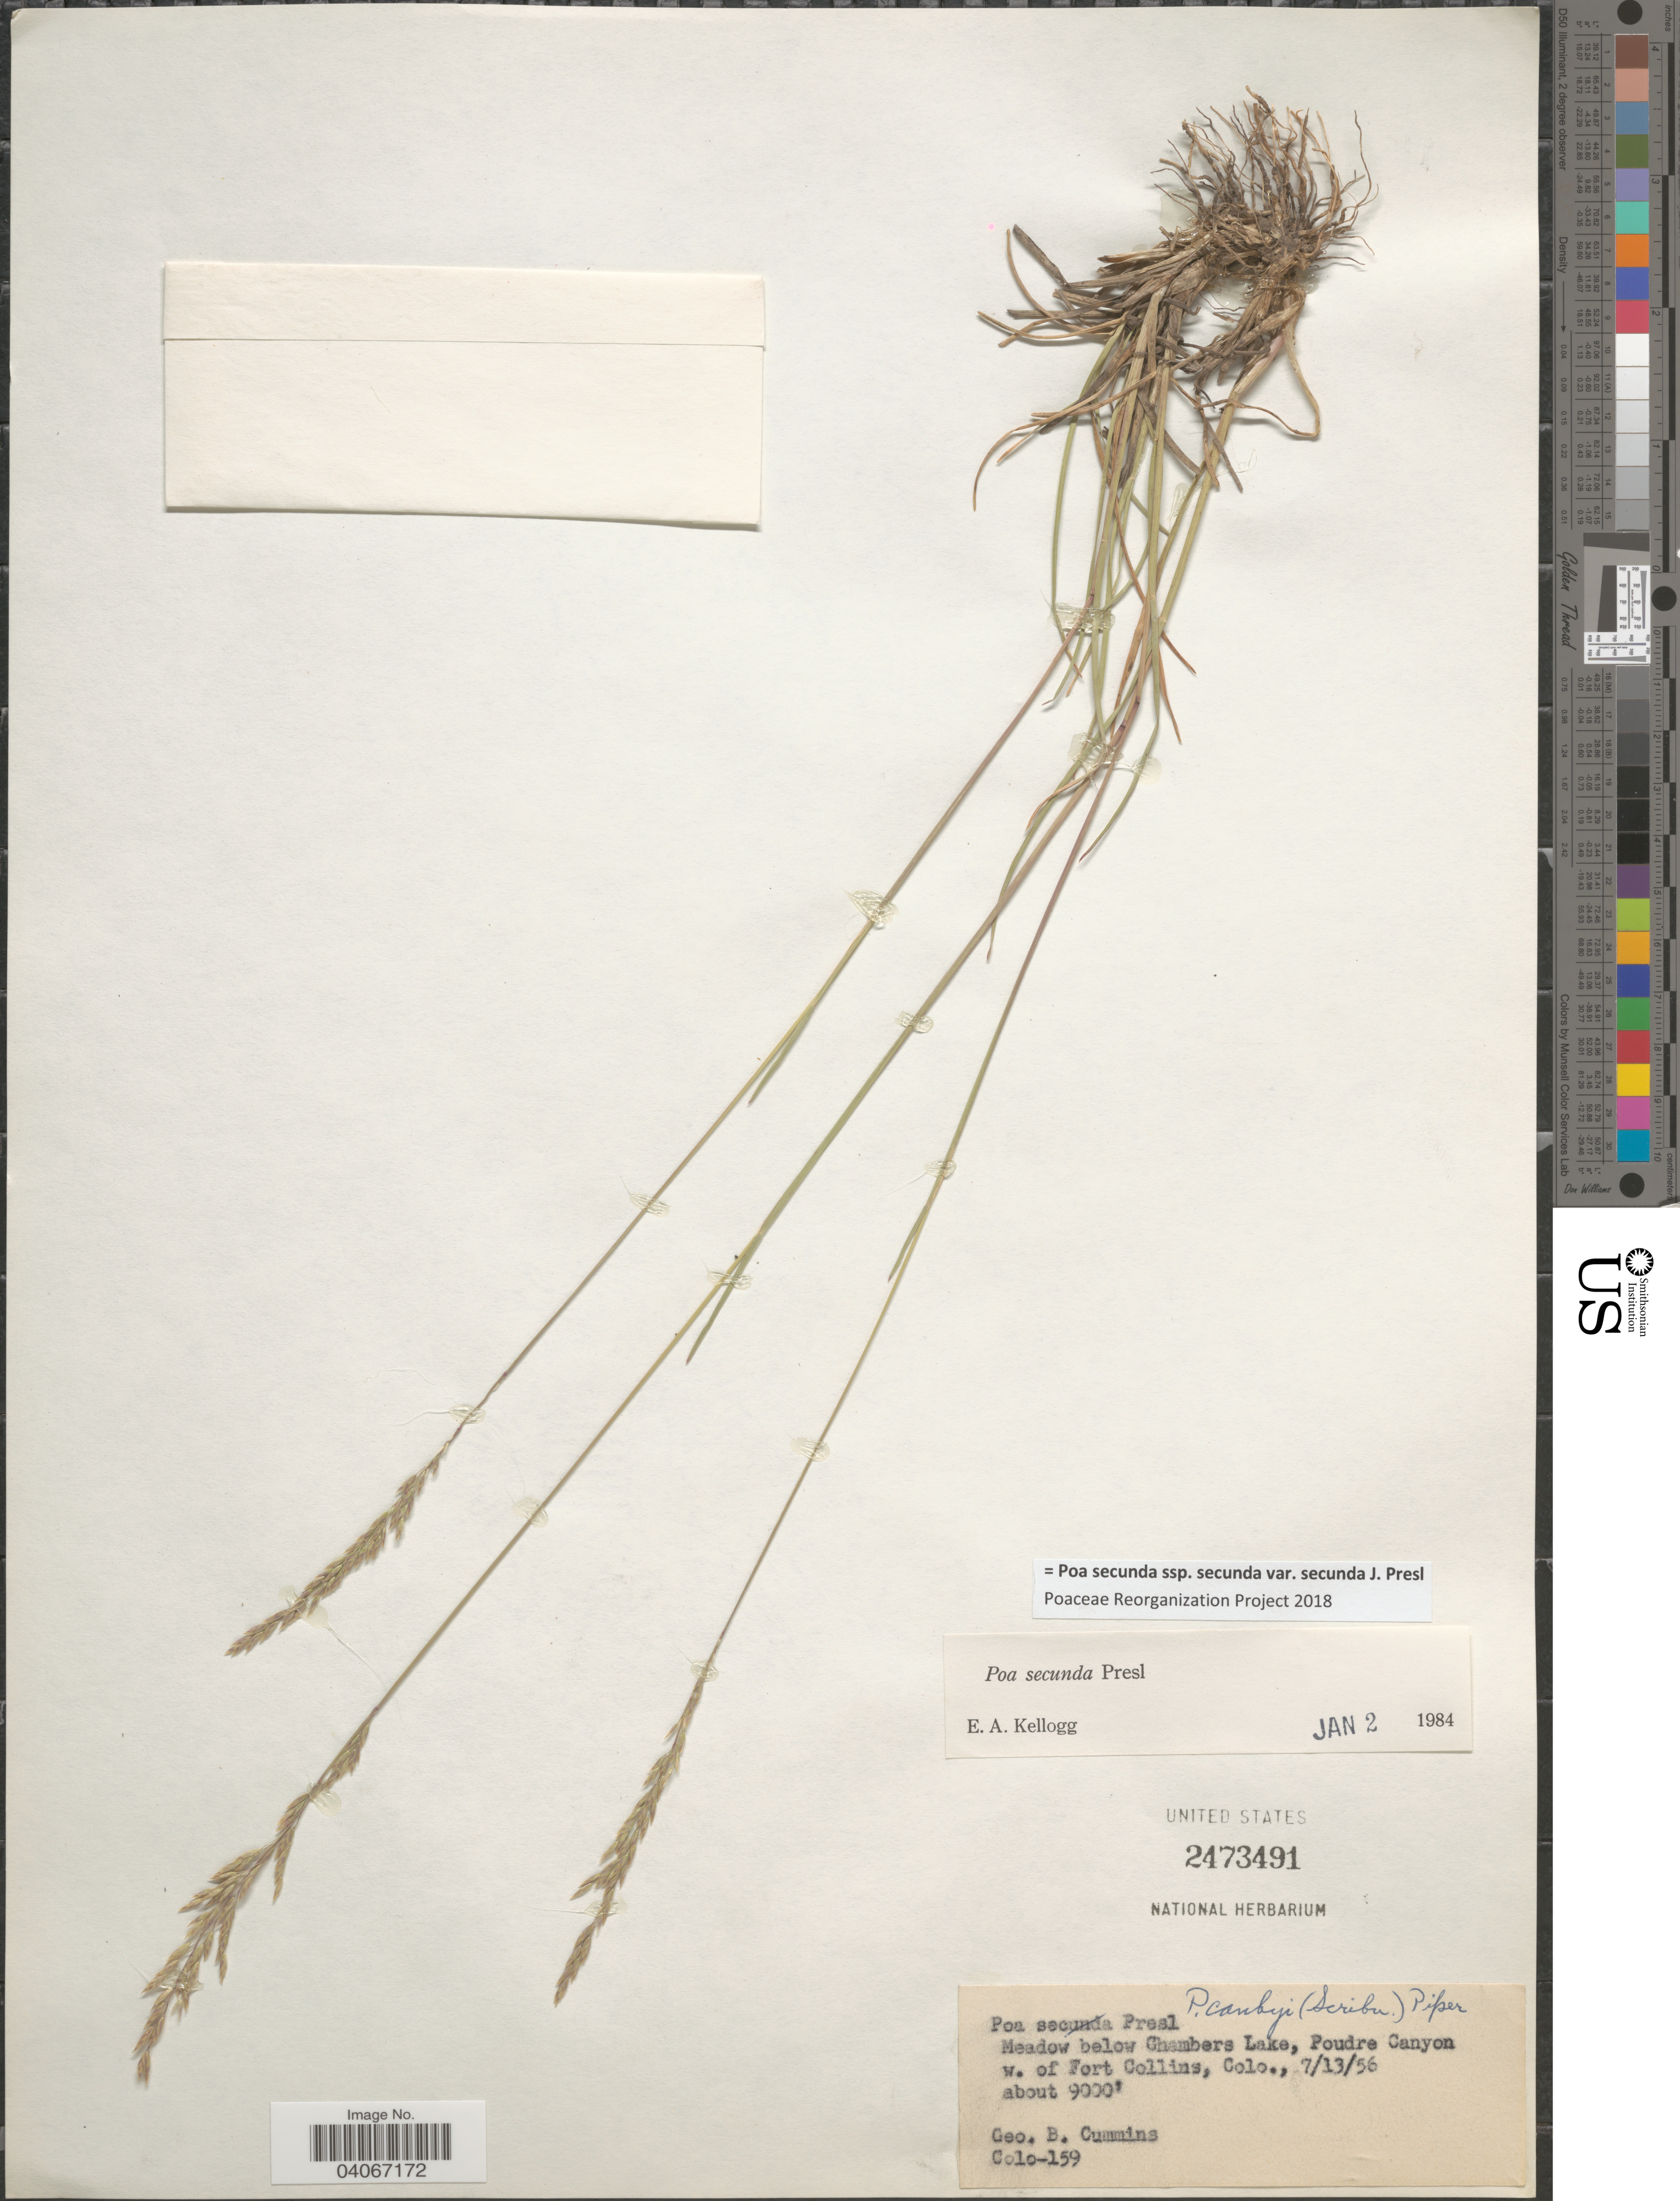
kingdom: Plantae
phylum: Tracheophyta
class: Liliopsida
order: Poales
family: Poaceae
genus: Poa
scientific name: Poa secunda subsp. secunda var. secunda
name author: J. Presl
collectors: G. Cummins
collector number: Colo-159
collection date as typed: Transcribed d/m/y: 13/7/56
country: United States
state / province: Colorado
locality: Meadow below Chambers Lake, Poudre Canyon w. of Fort Collins.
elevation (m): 2743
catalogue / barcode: US 2473491